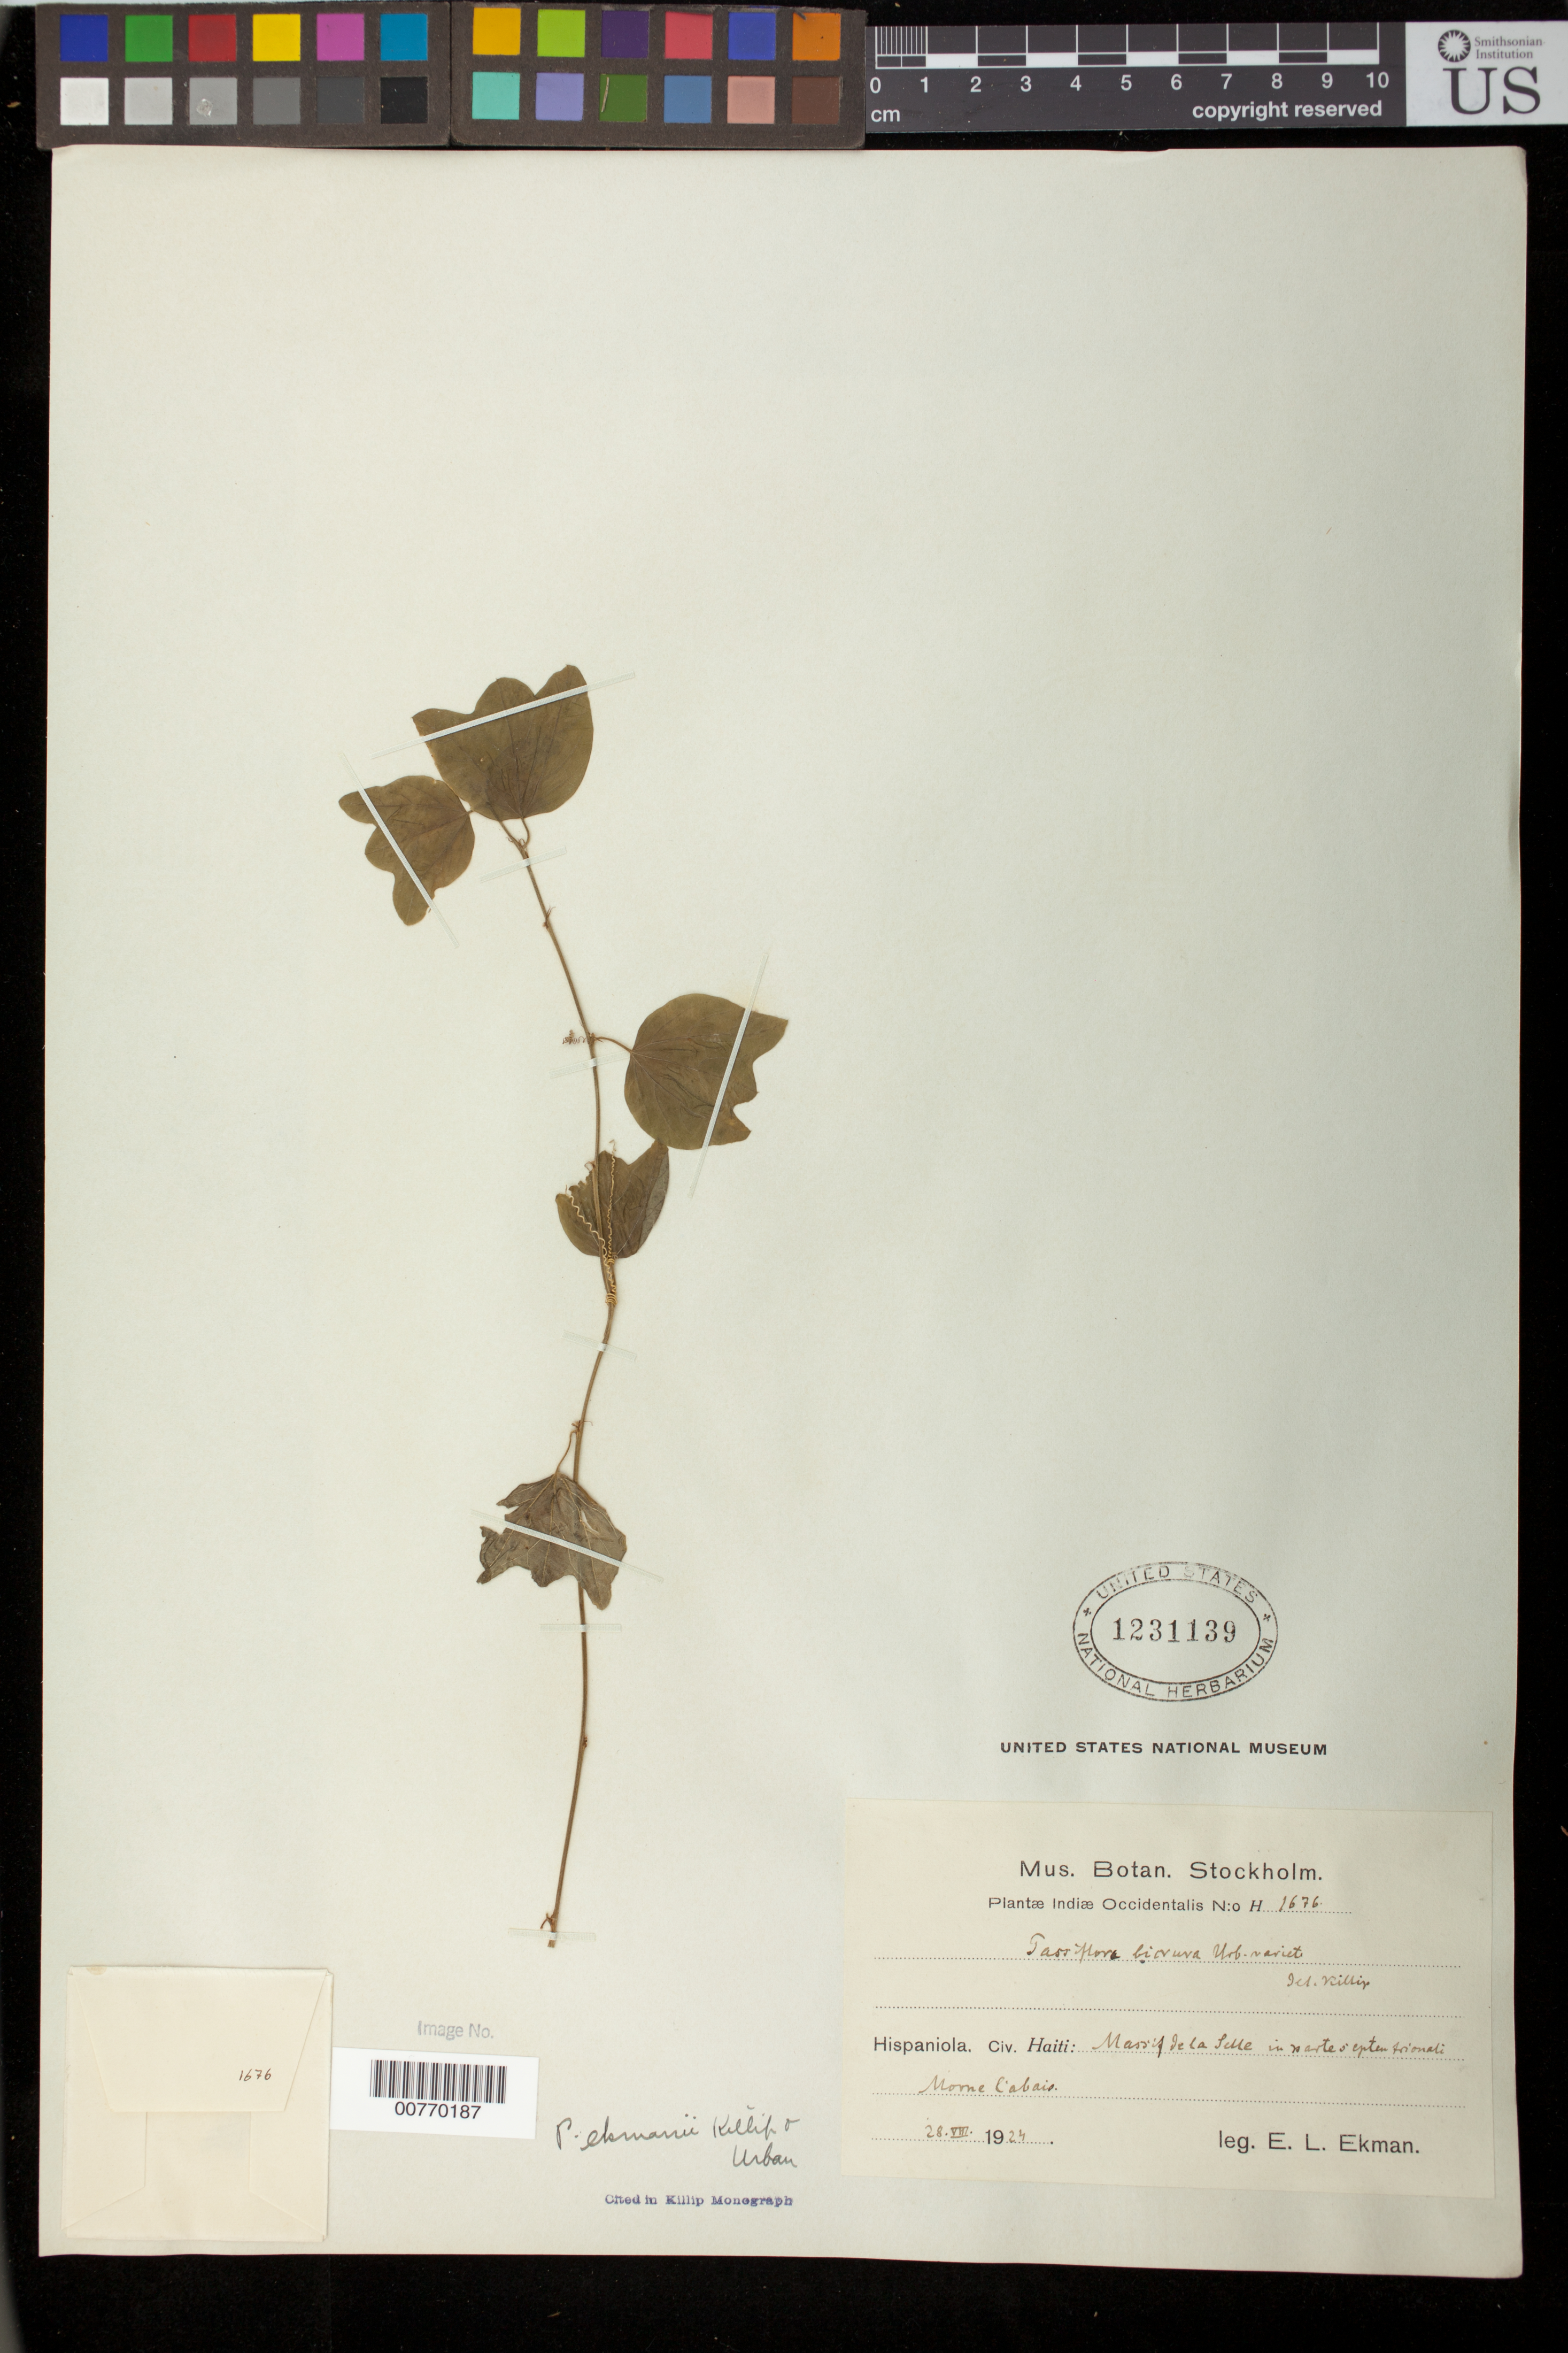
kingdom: Plantae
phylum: Tracheophyta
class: Magnoliopsida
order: Malpighiales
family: Passifloraceae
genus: Passiflora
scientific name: Passiflora ekmanii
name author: Killip & Urb.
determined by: Killip, Ellsworth P.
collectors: E. L. Ekman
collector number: H 1676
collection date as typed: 28 Aug 1924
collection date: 1924-08-28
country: Haiti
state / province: Ouest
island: Hispaniola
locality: Massif de la Selle in "nonte õ eptem frionali". Morme l'Abais.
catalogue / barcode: US 1231139